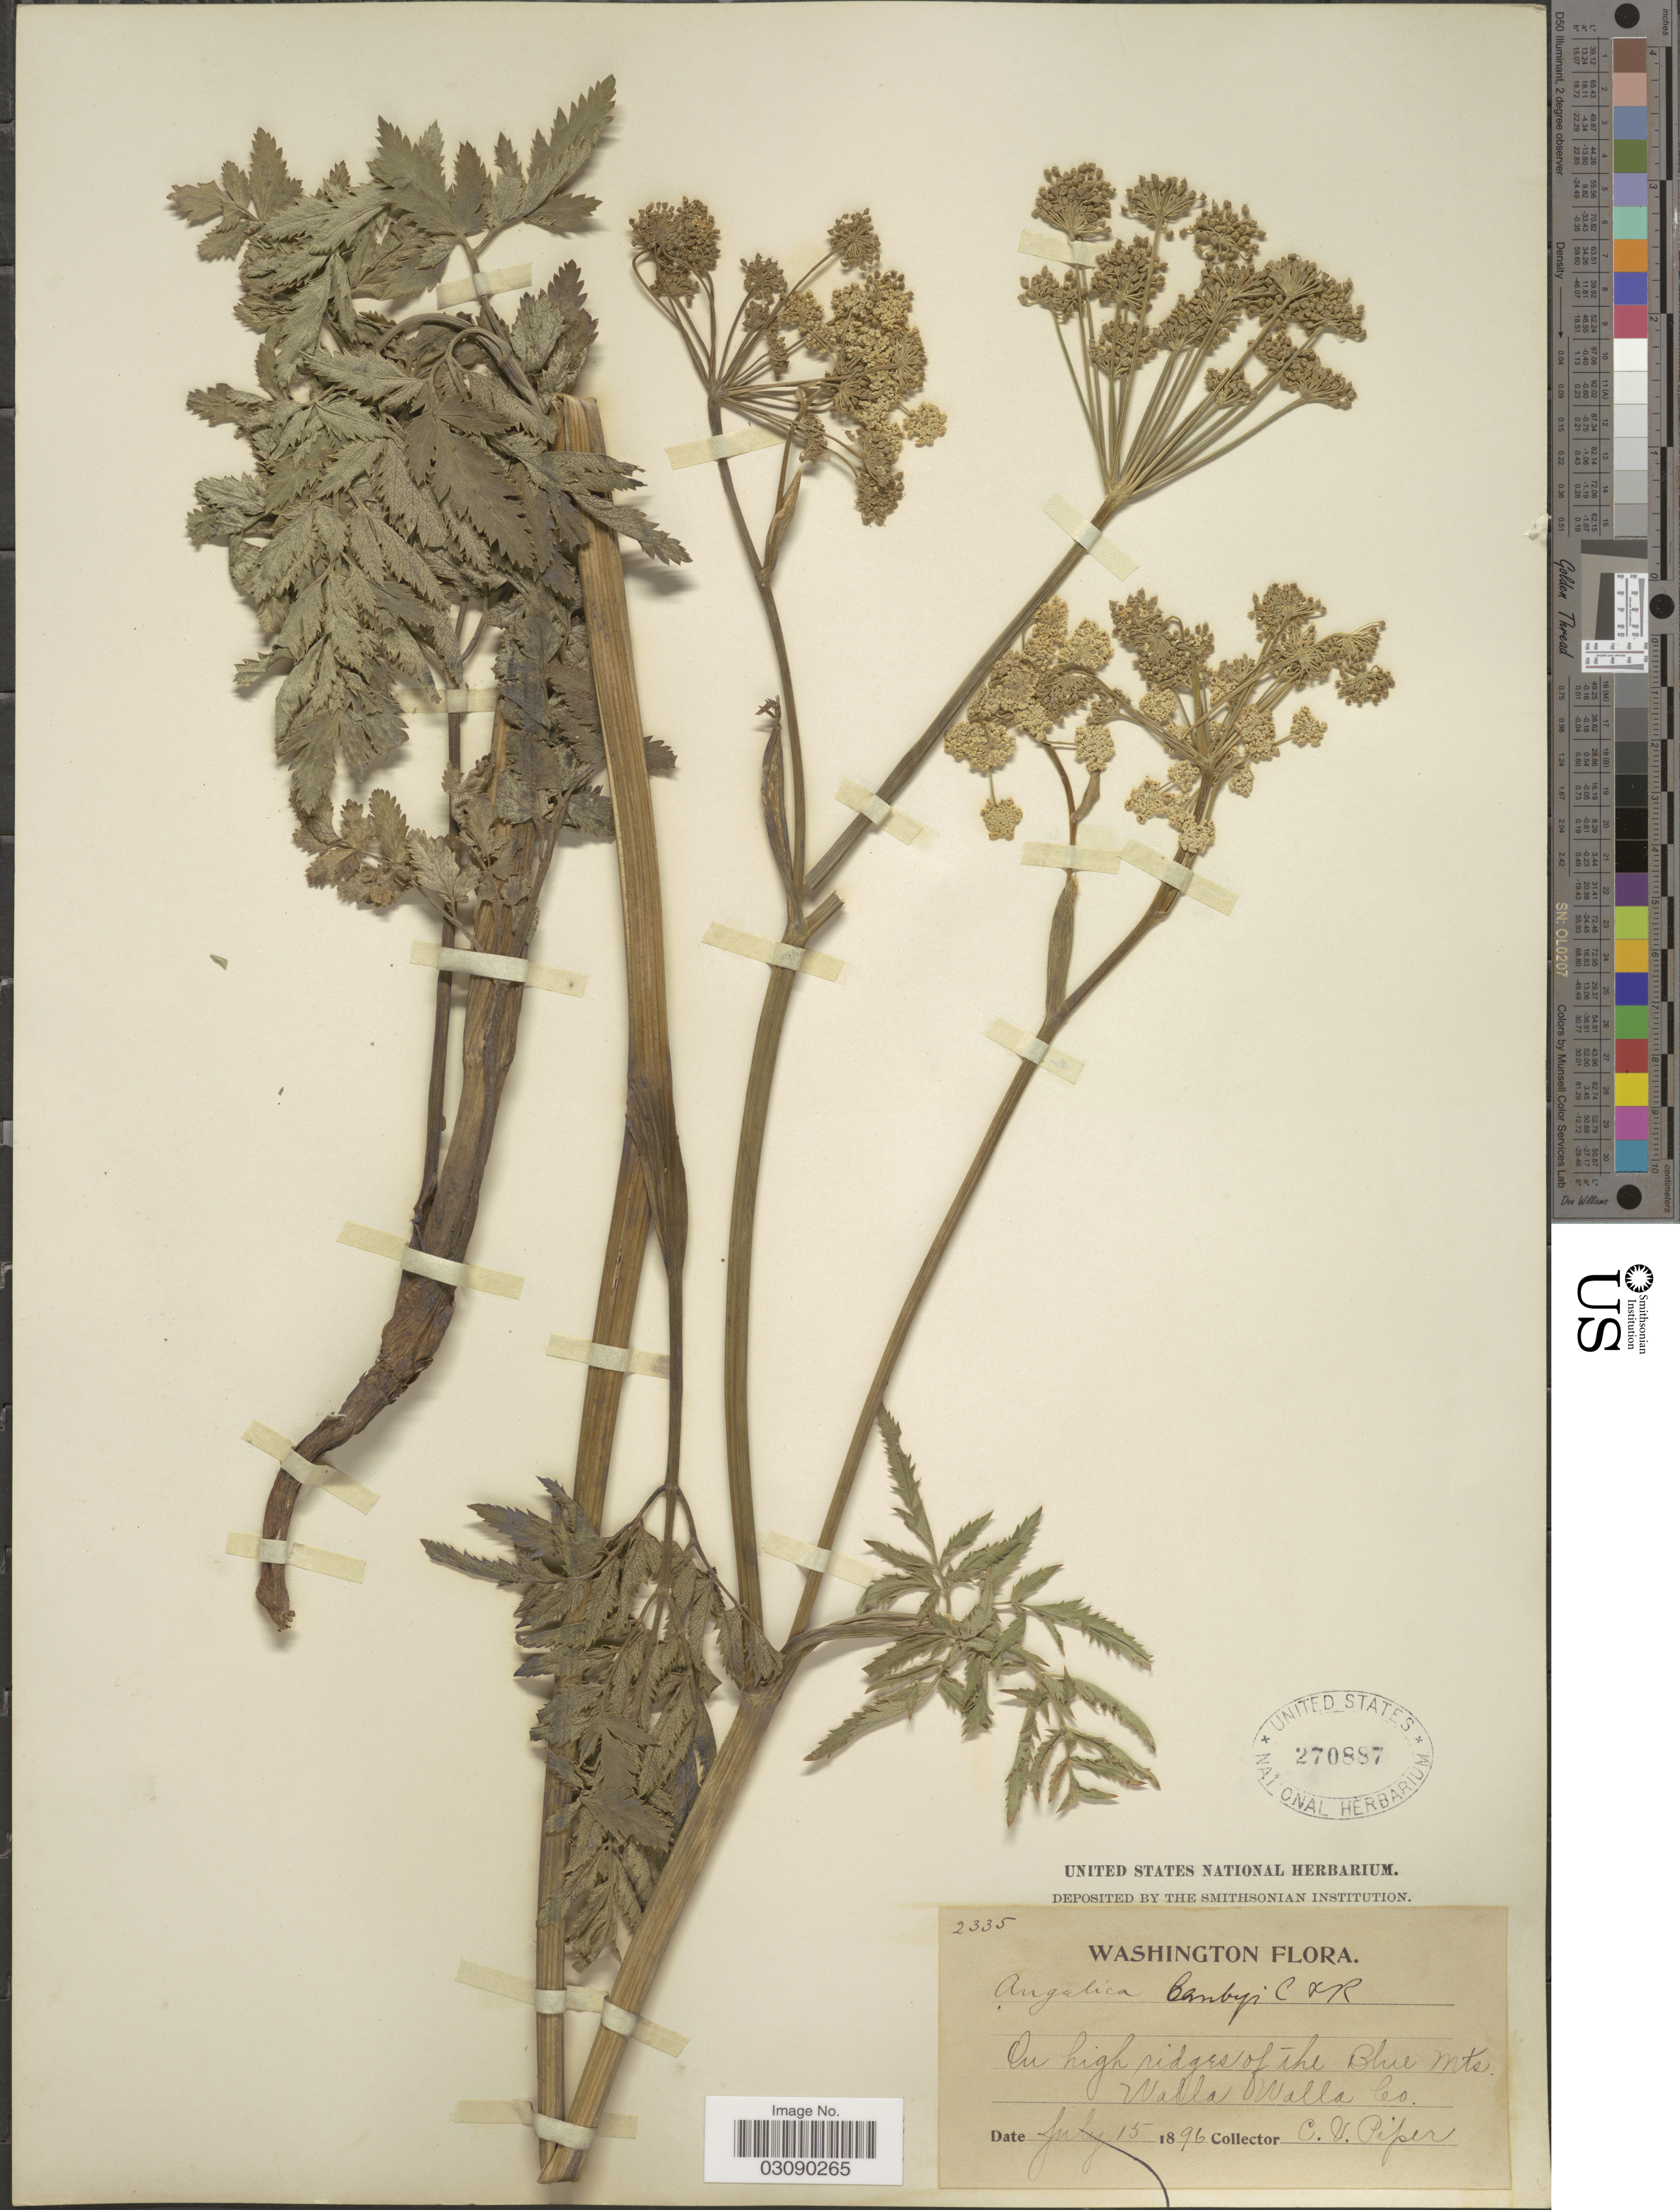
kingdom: Plantae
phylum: Tracheophyta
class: Magnoliopsida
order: Apiales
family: Apiaceae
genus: Angelica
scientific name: Angelica canbyi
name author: J.M. Coult. & Rose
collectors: C. V. Piper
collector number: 2335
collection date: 1896-07-15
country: United States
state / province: Washington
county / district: Walla Walla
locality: On high ridges of the Blue Mts. Walla Walla Co.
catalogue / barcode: US 270887